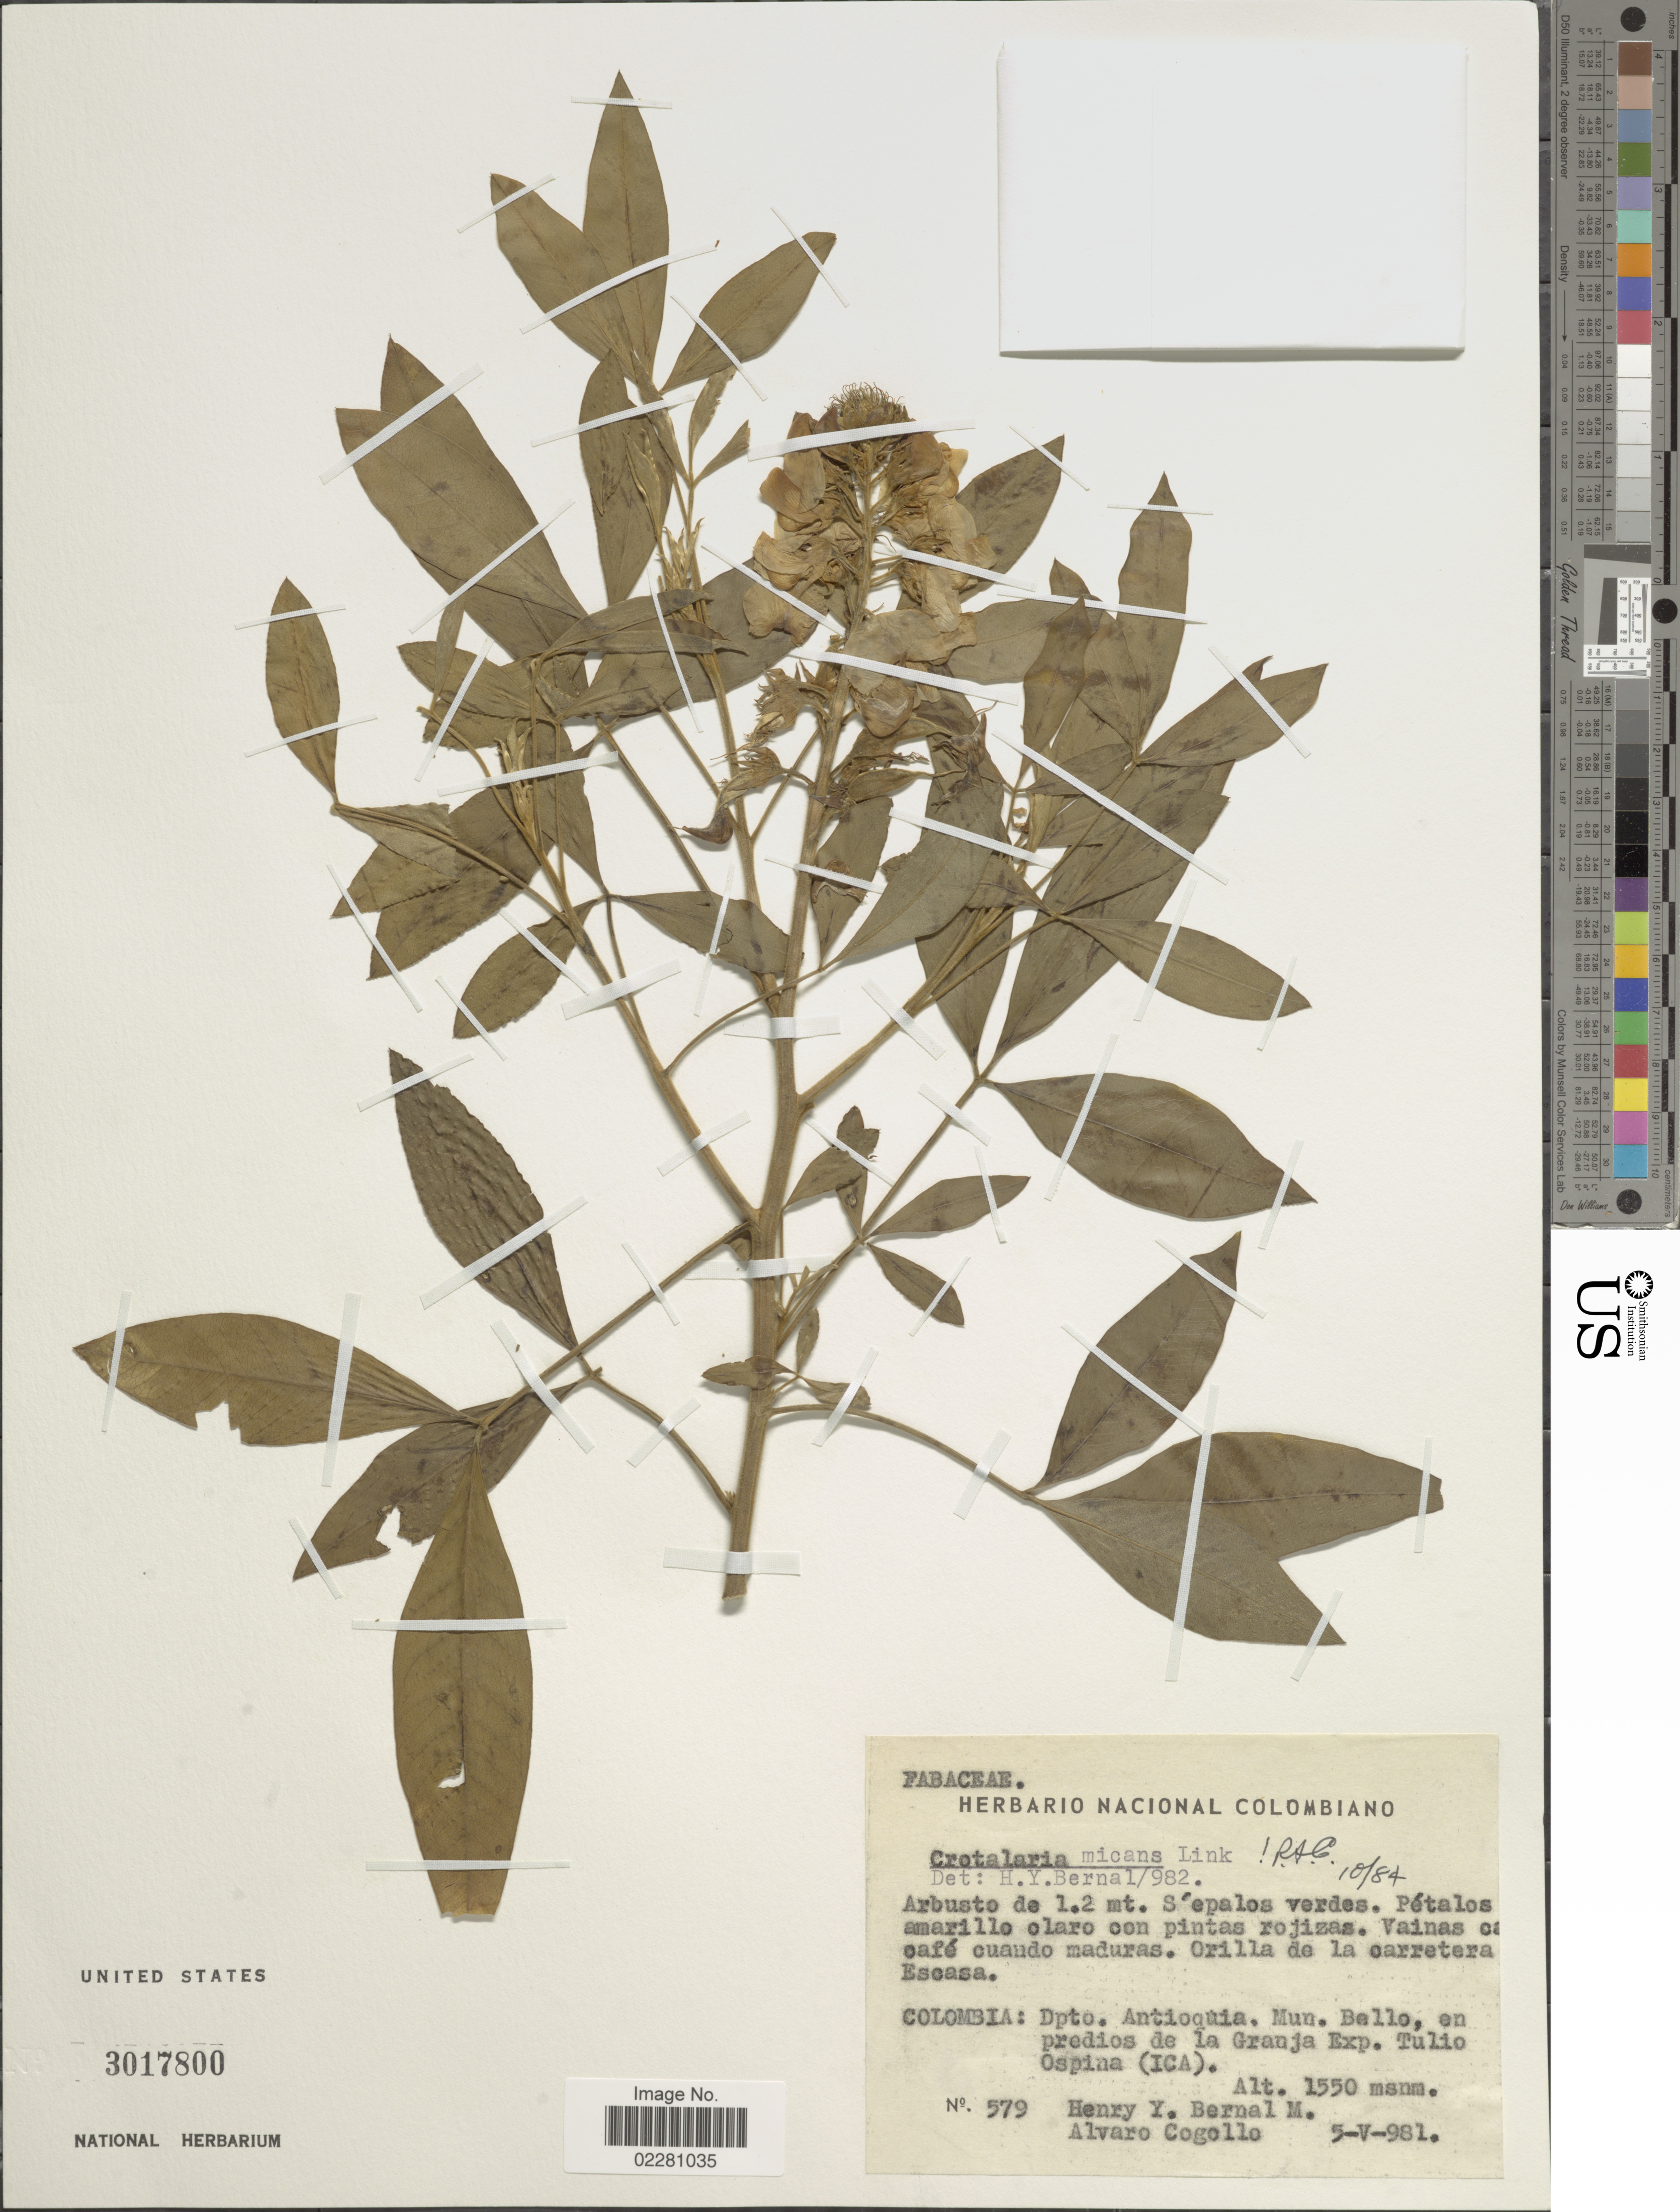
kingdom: Plantae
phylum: Tracheophyta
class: Magnoliopsida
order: Fabales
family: Fabaceae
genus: Crotalaria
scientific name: Crotalaria micans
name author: Link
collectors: H. Y. Bernal & A. Cogollo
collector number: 579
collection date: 1981-05-05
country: Colombia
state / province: Antioquia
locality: Mun. Bello, on predios de la Granja Exp. Tulio Ospina (ICA)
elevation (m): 1550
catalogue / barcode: US 3017800